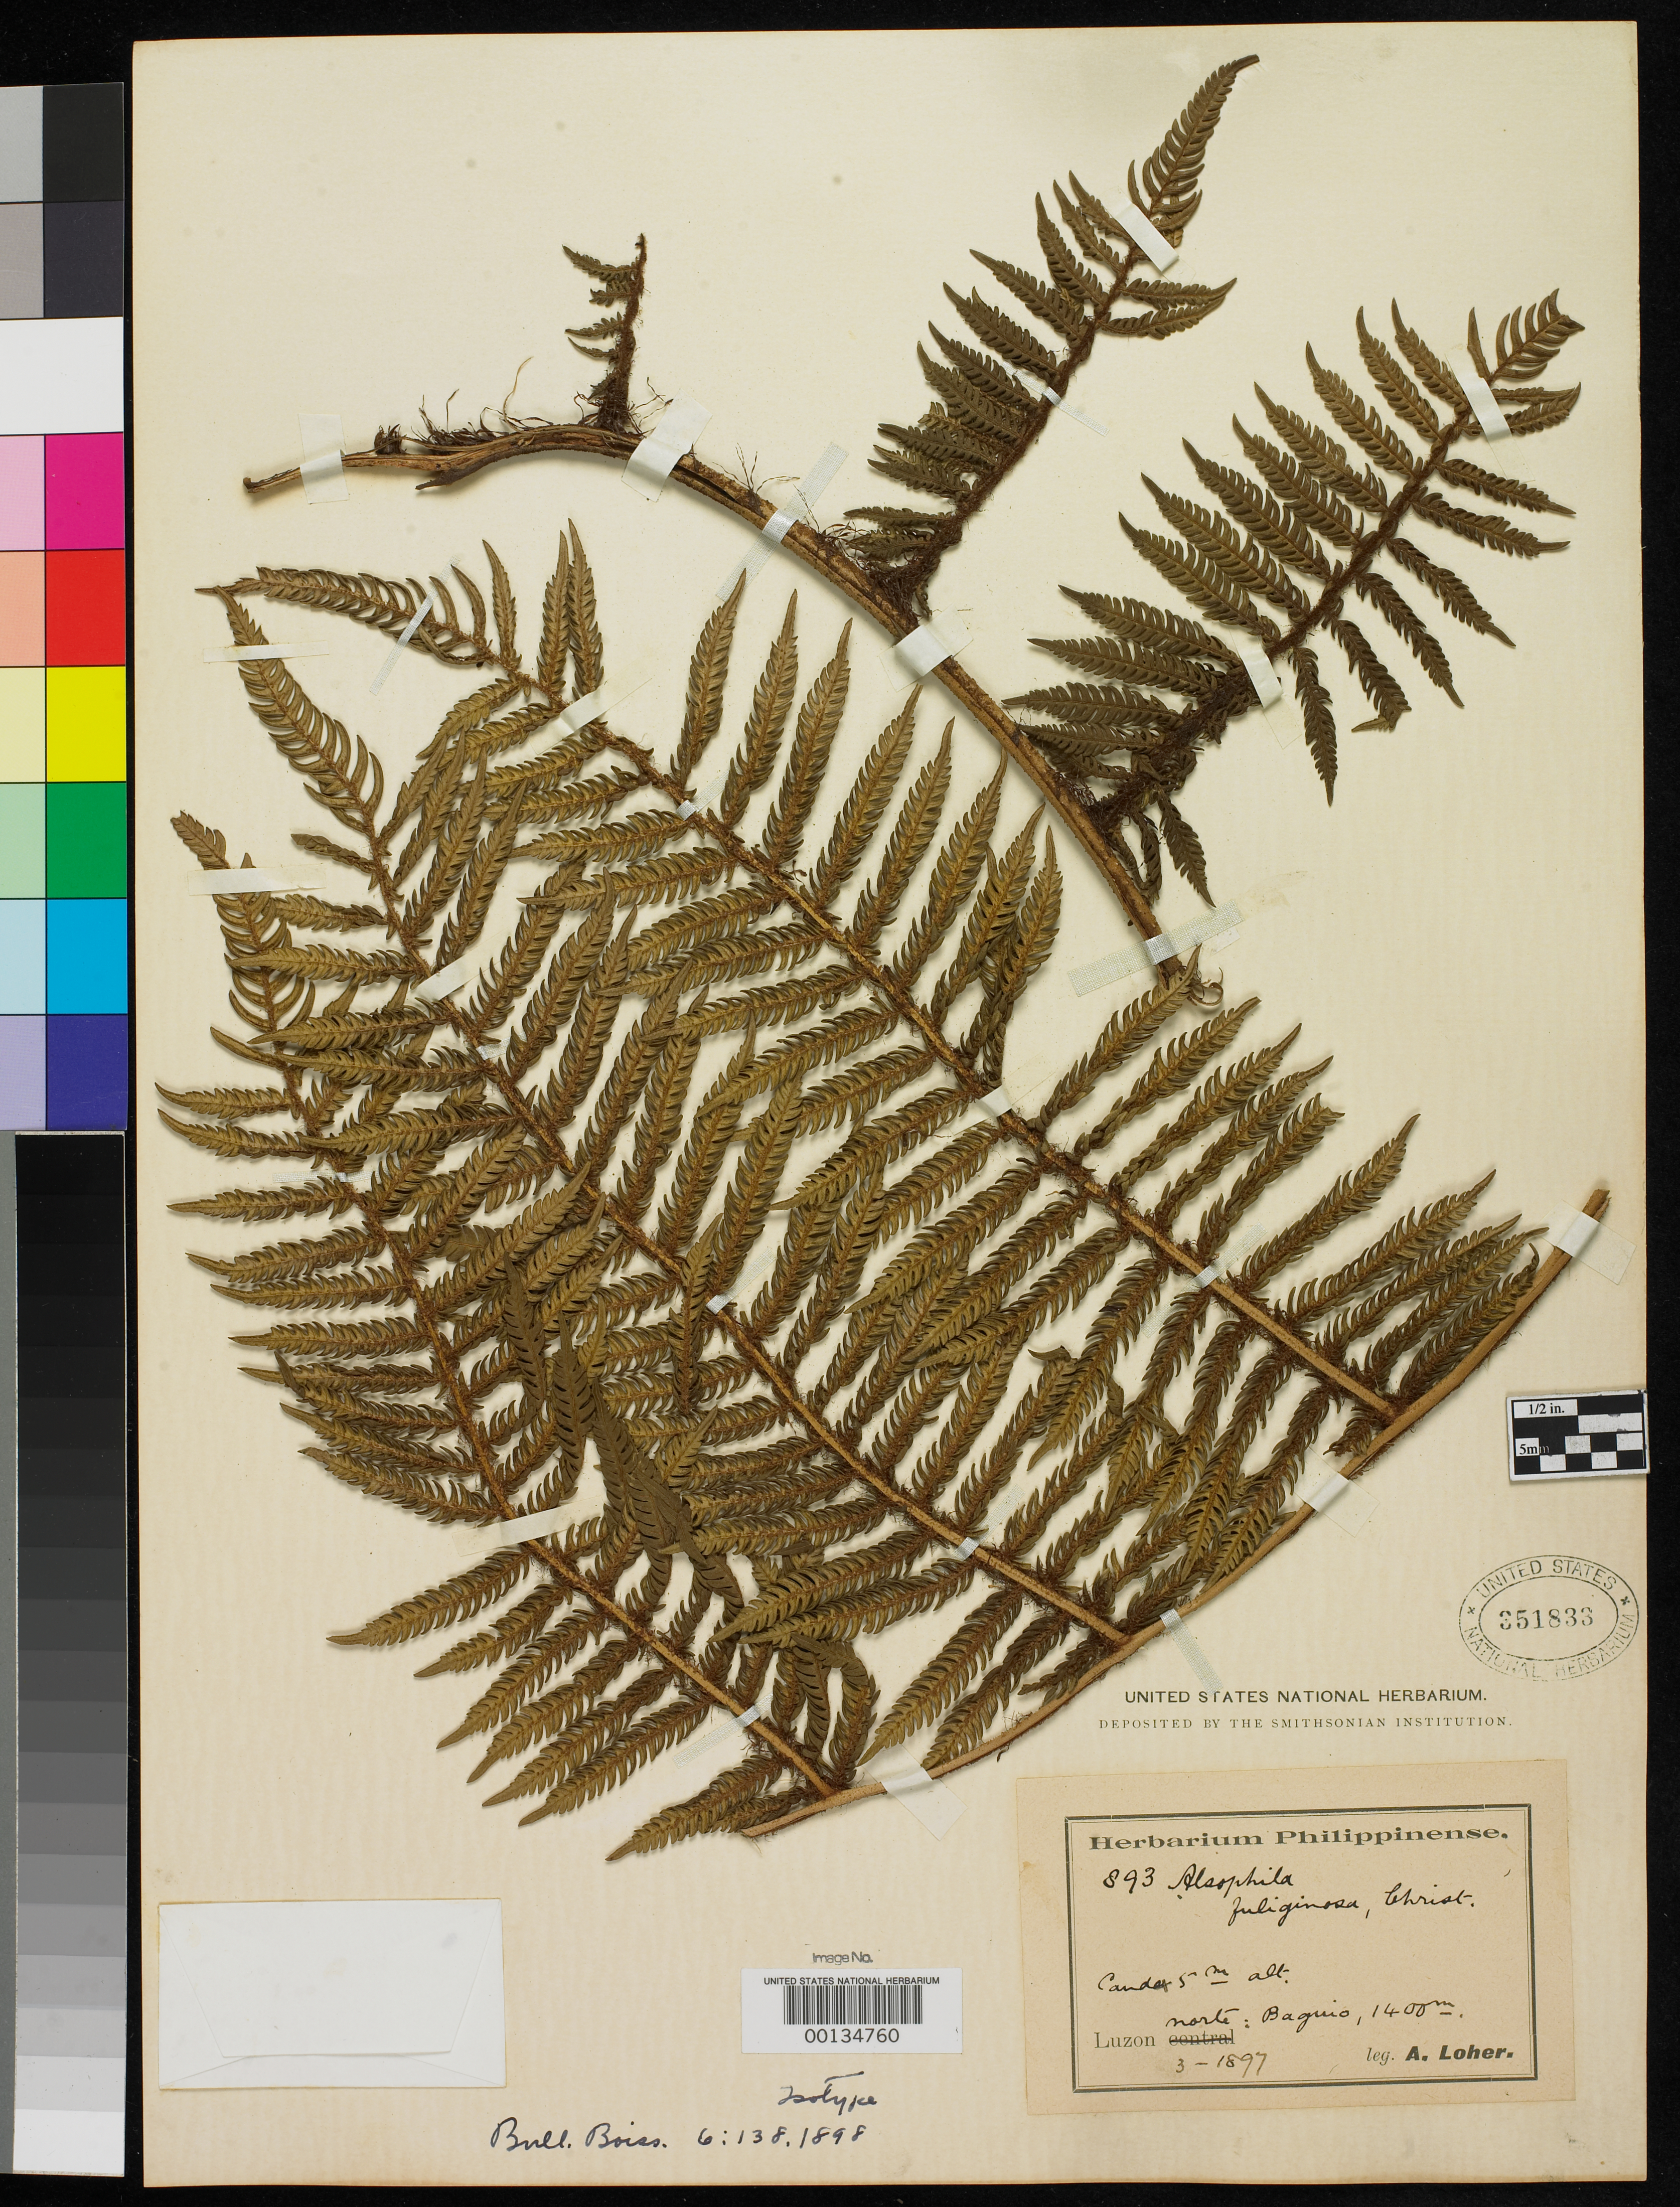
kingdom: Plantae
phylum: Tracheophyta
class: Polypodiopsida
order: Cyatheales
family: Cyatheaceae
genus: Alsophila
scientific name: Alsophila fuliginosa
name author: Christ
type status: Type Collection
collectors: A. Loher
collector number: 893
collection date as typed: Mar 1897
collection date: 1897-03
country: Philippines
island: Luzon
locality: Luzon Norte, Baguio.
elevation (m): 1400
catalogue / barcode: US 351833